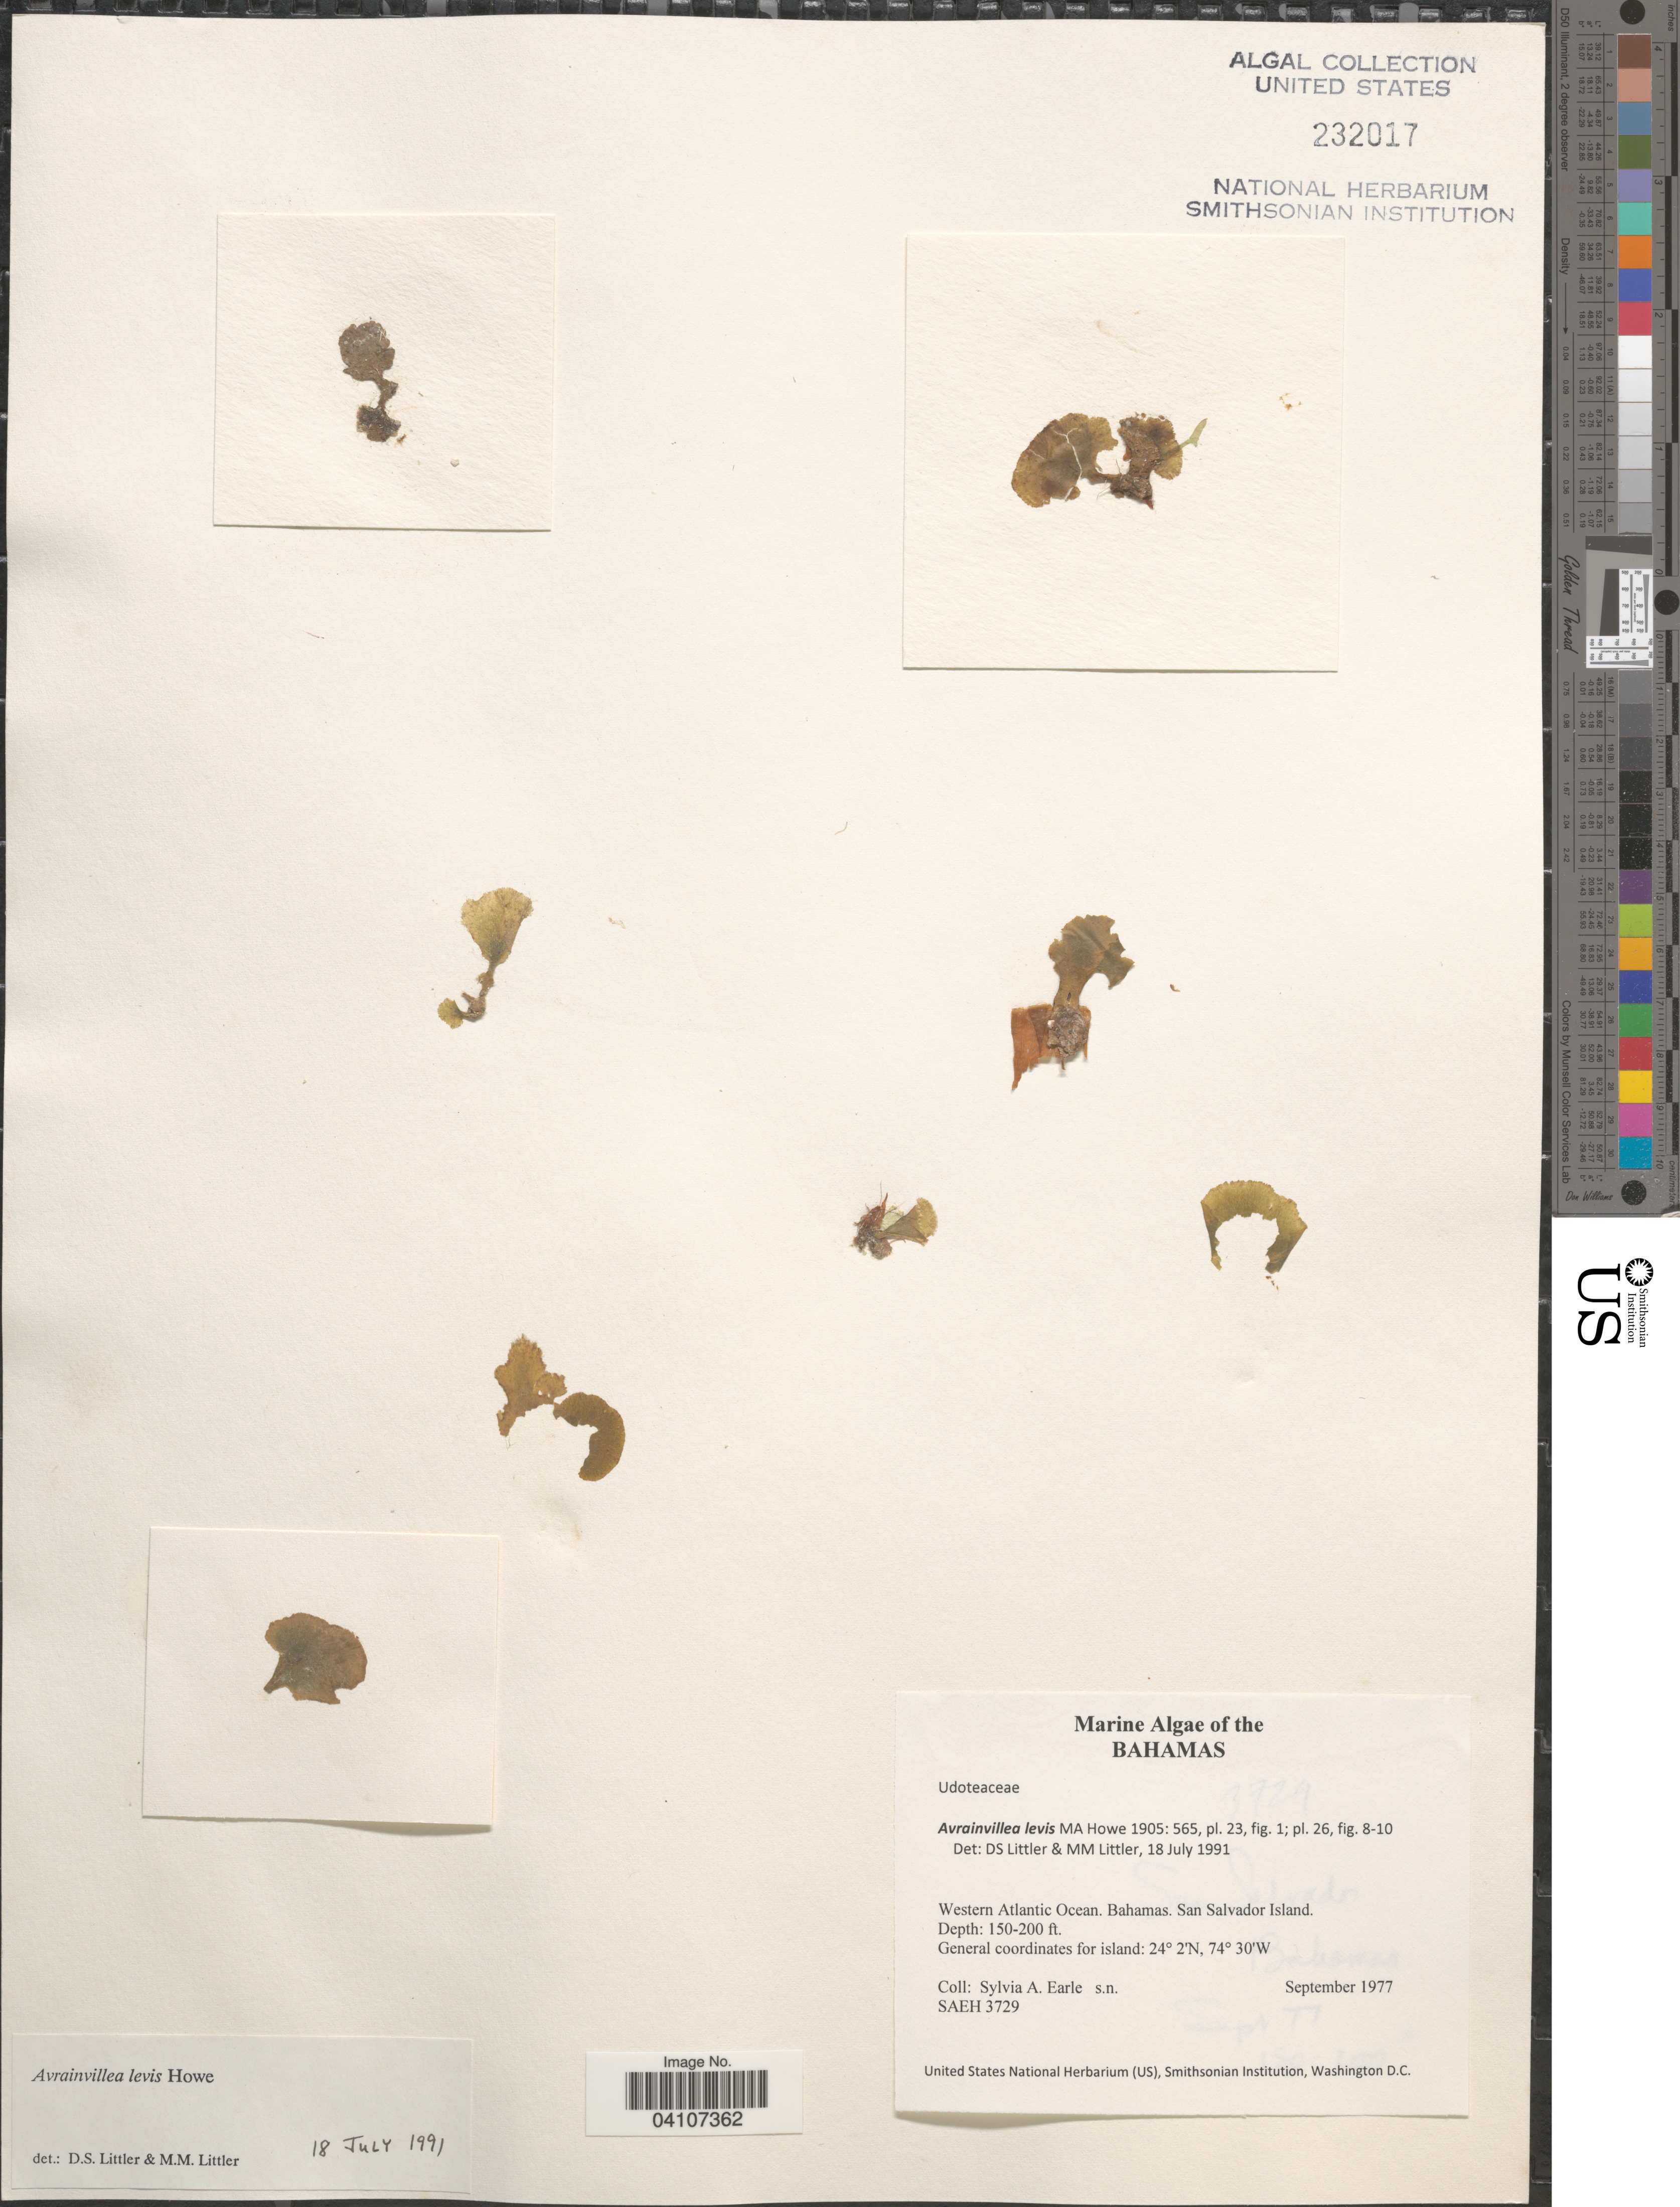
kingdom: Plantae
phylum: Chlorophyta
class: Ulvophyceae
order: Bryopsidales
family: Dichotomosiphonaceae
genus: Avrainvillea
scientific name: Avrainvillea levis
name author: M. Howe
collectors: S. A. Earle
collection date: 1977-09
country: Bahamas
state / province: San Salvador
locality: Western Atlantic Ocean. San Salvador Island.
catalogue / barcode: US 232017